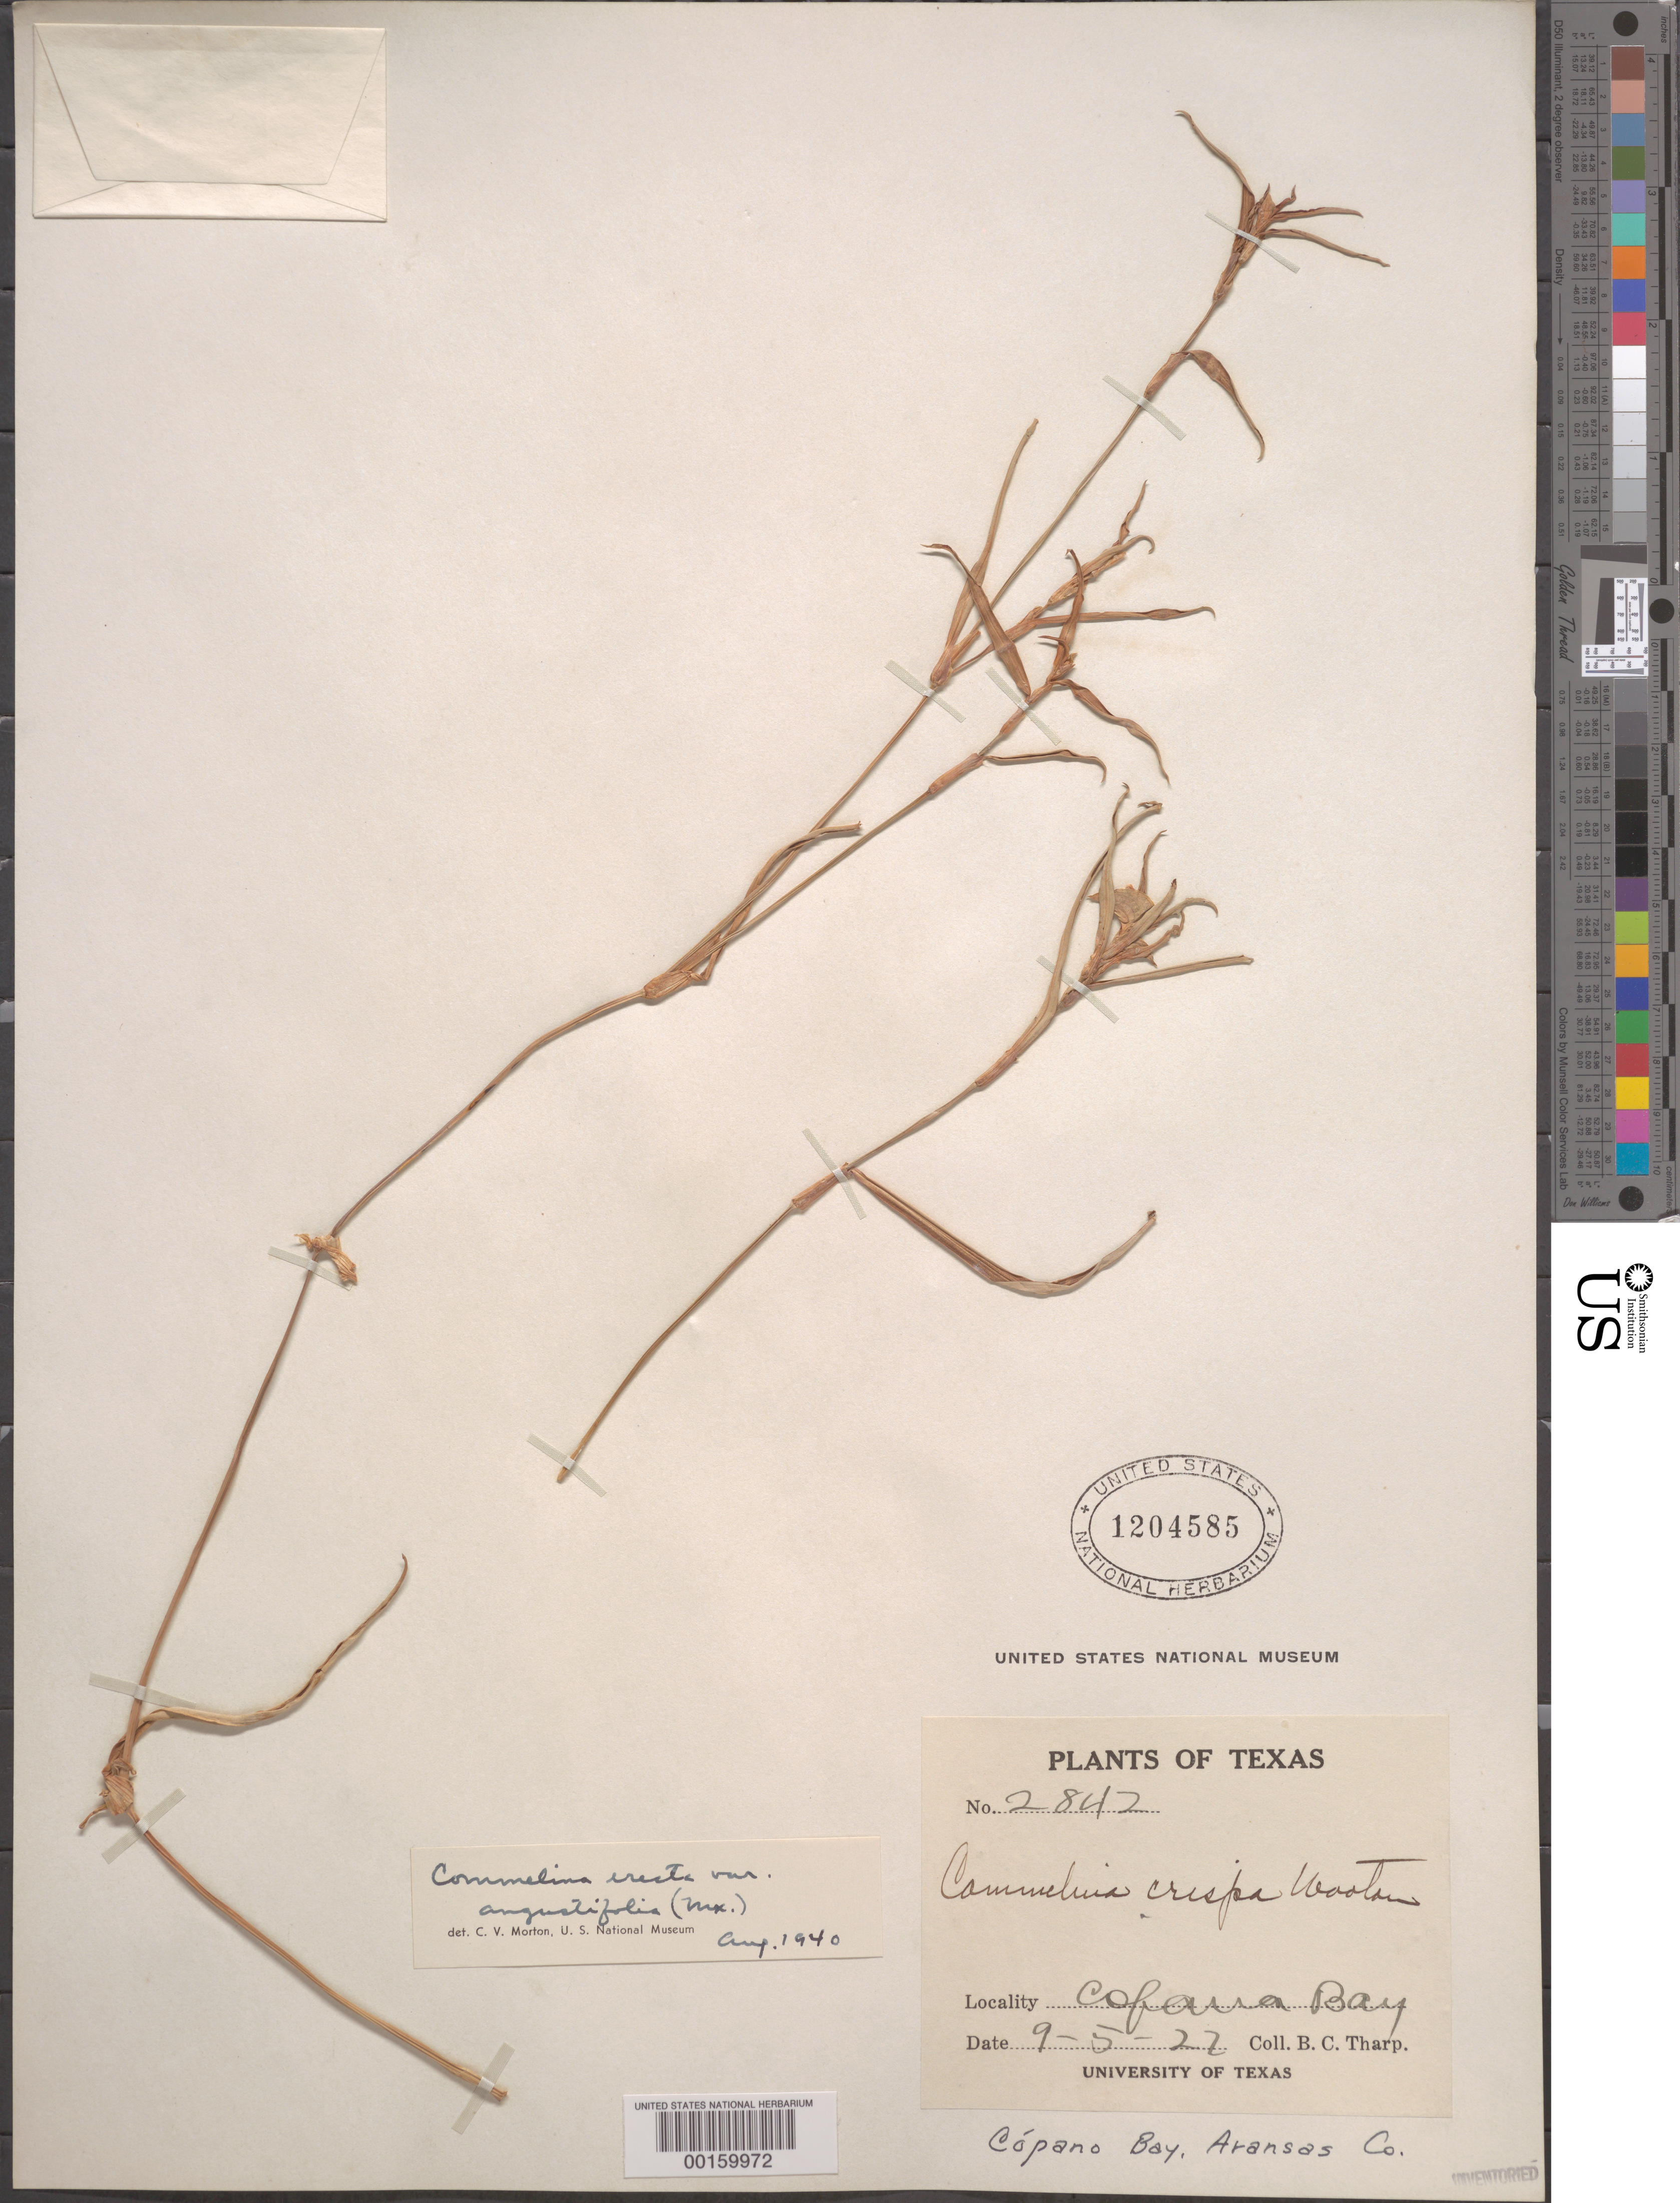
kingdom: Plantae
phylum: Tracheophyta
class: Liliopsida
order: Commelinales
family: Commelinaceae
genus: Commelina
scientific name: Commelina erecta var. angustifolia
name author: (Michx.) Fernald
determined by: Morton, C. V.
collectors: B. C. Tharp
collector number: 2842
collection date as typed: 05 Sep 1922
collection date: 1922-09-05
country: United States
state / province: Texas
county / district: Aransas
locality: Copano bay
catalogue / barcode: US 1204585